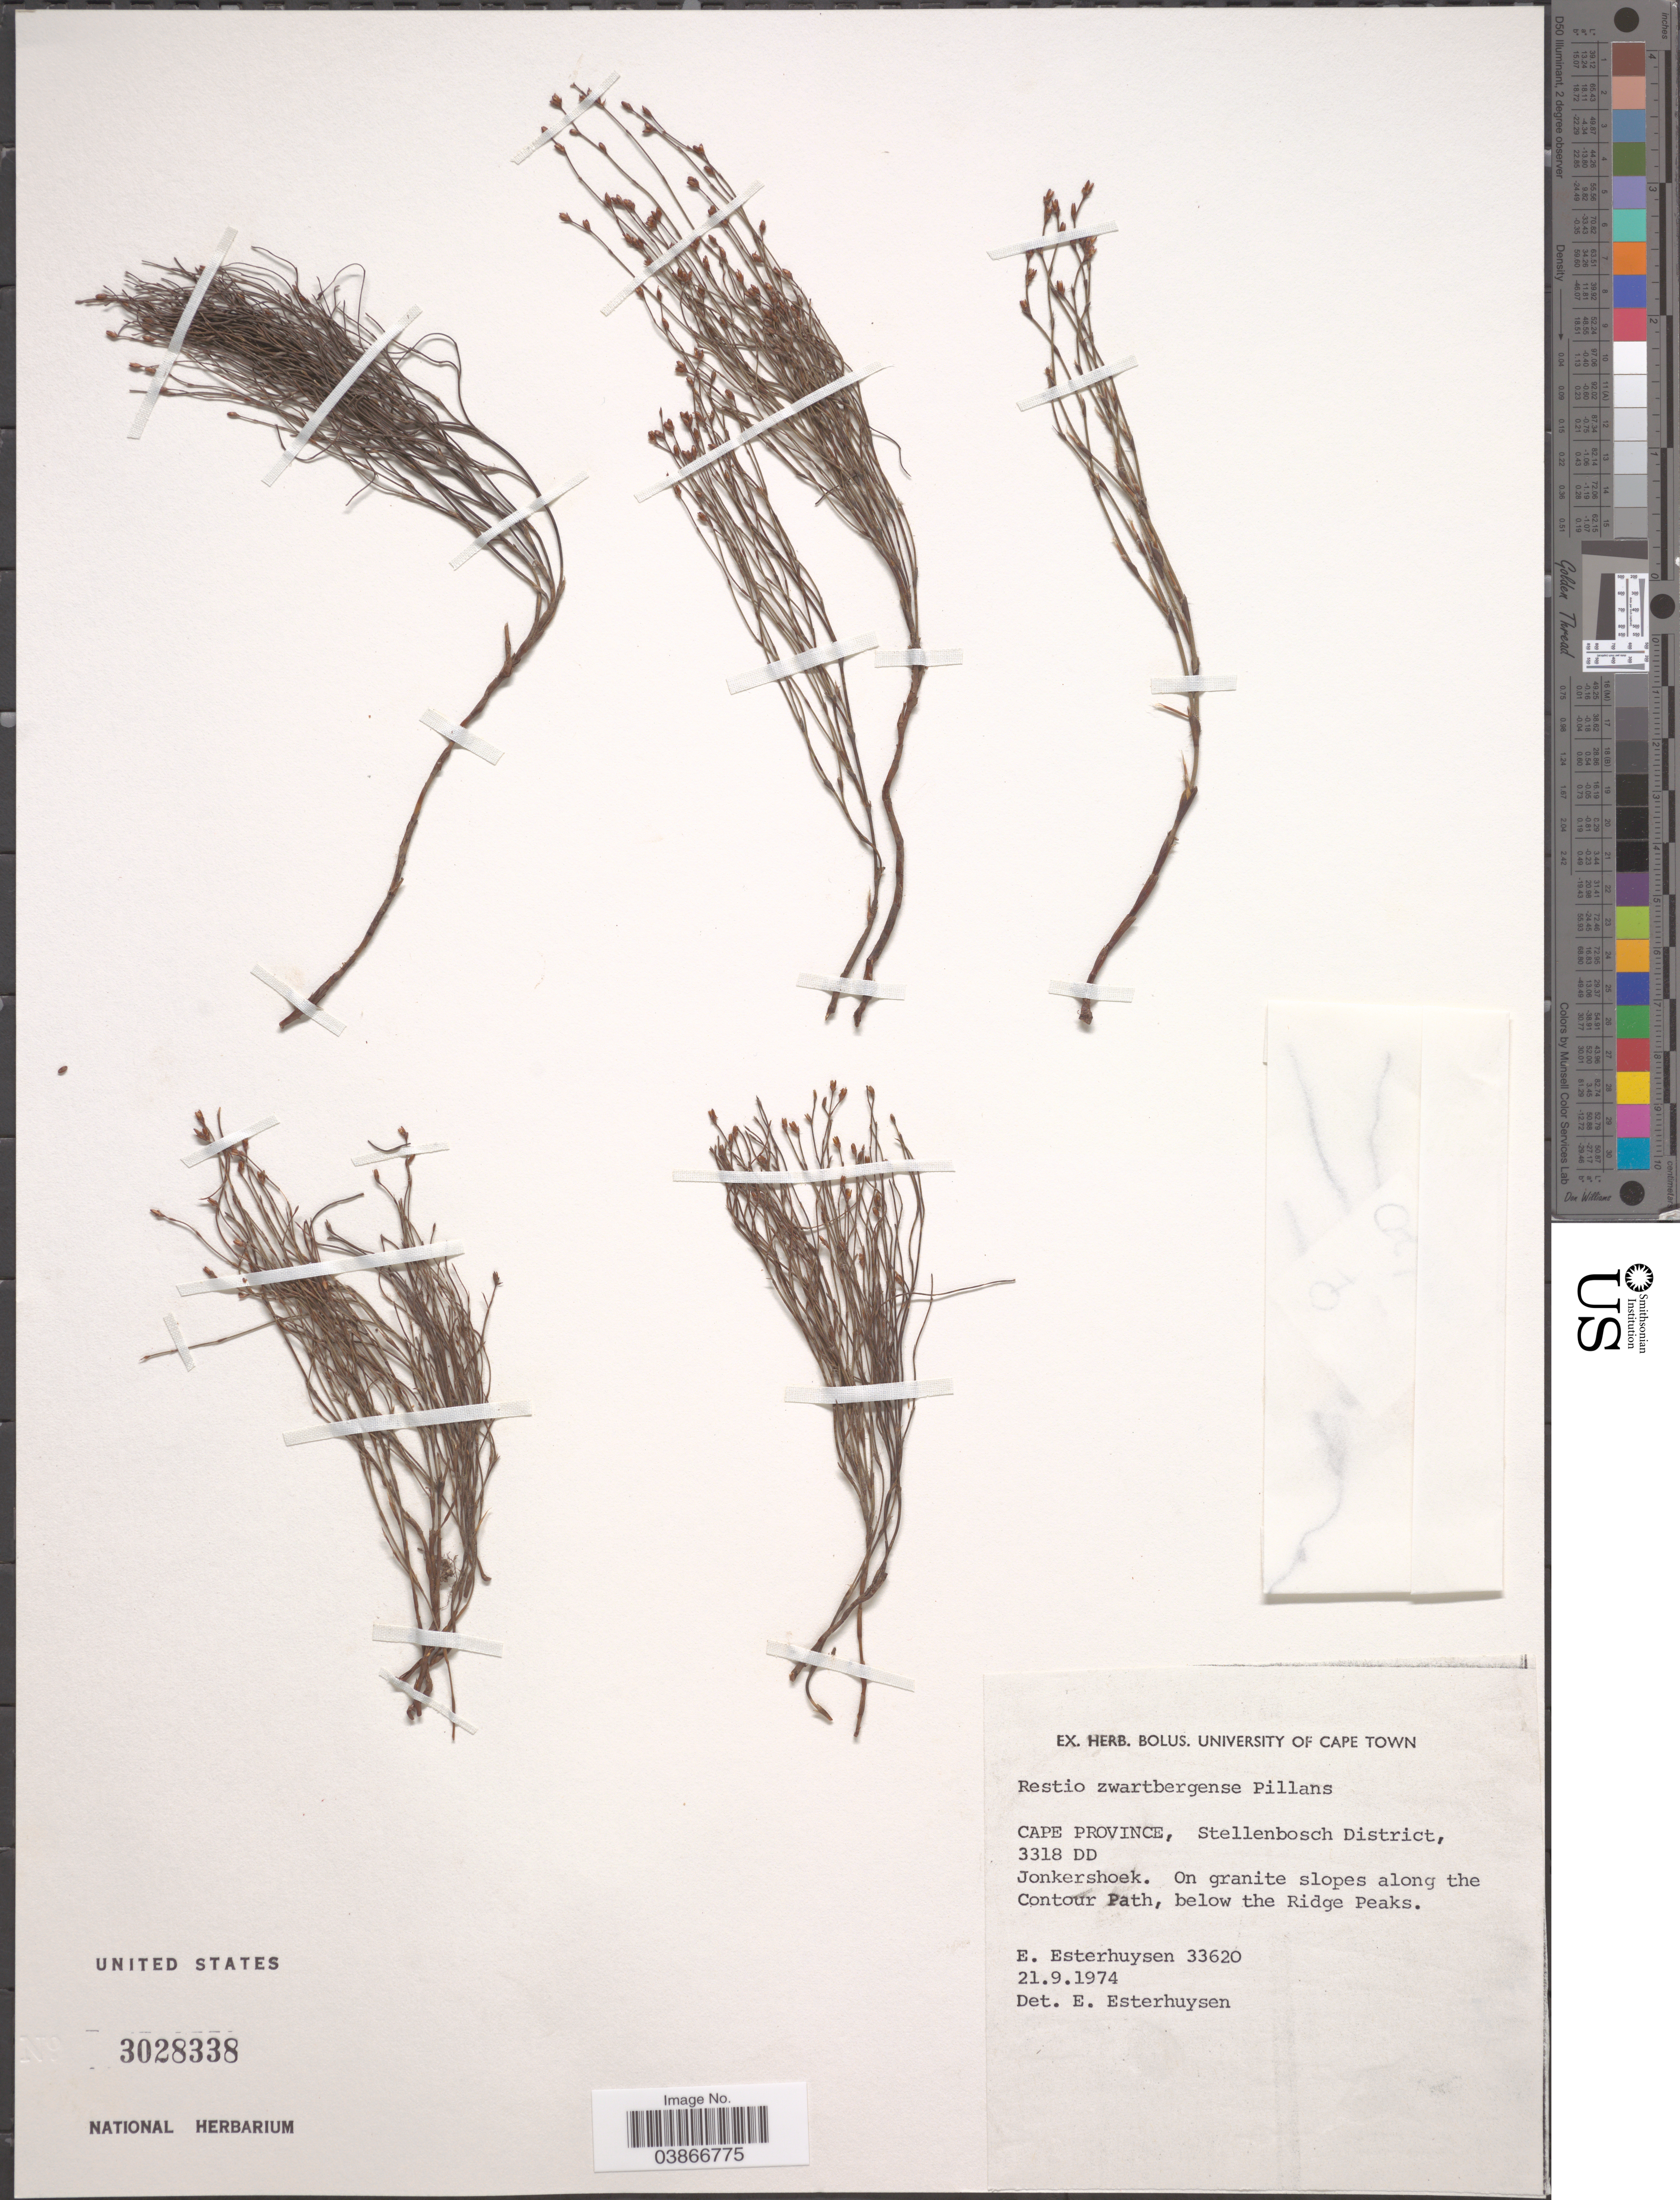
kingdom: Plantae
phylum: Tracheophyta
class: Liliopsida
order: Poales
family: Restionaceae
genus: Restio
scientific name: Restio zwartbergensis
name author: Pillans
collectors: E. E. Esterhuysen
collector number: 33620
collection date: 1974-09-21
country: South Africa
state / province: Western Cape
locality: Stellenbosch District, 3318 DD. Jonkershoek. On granite slopes along the Contour Path, below the Ridge Peaks.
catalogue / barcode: US 3028338